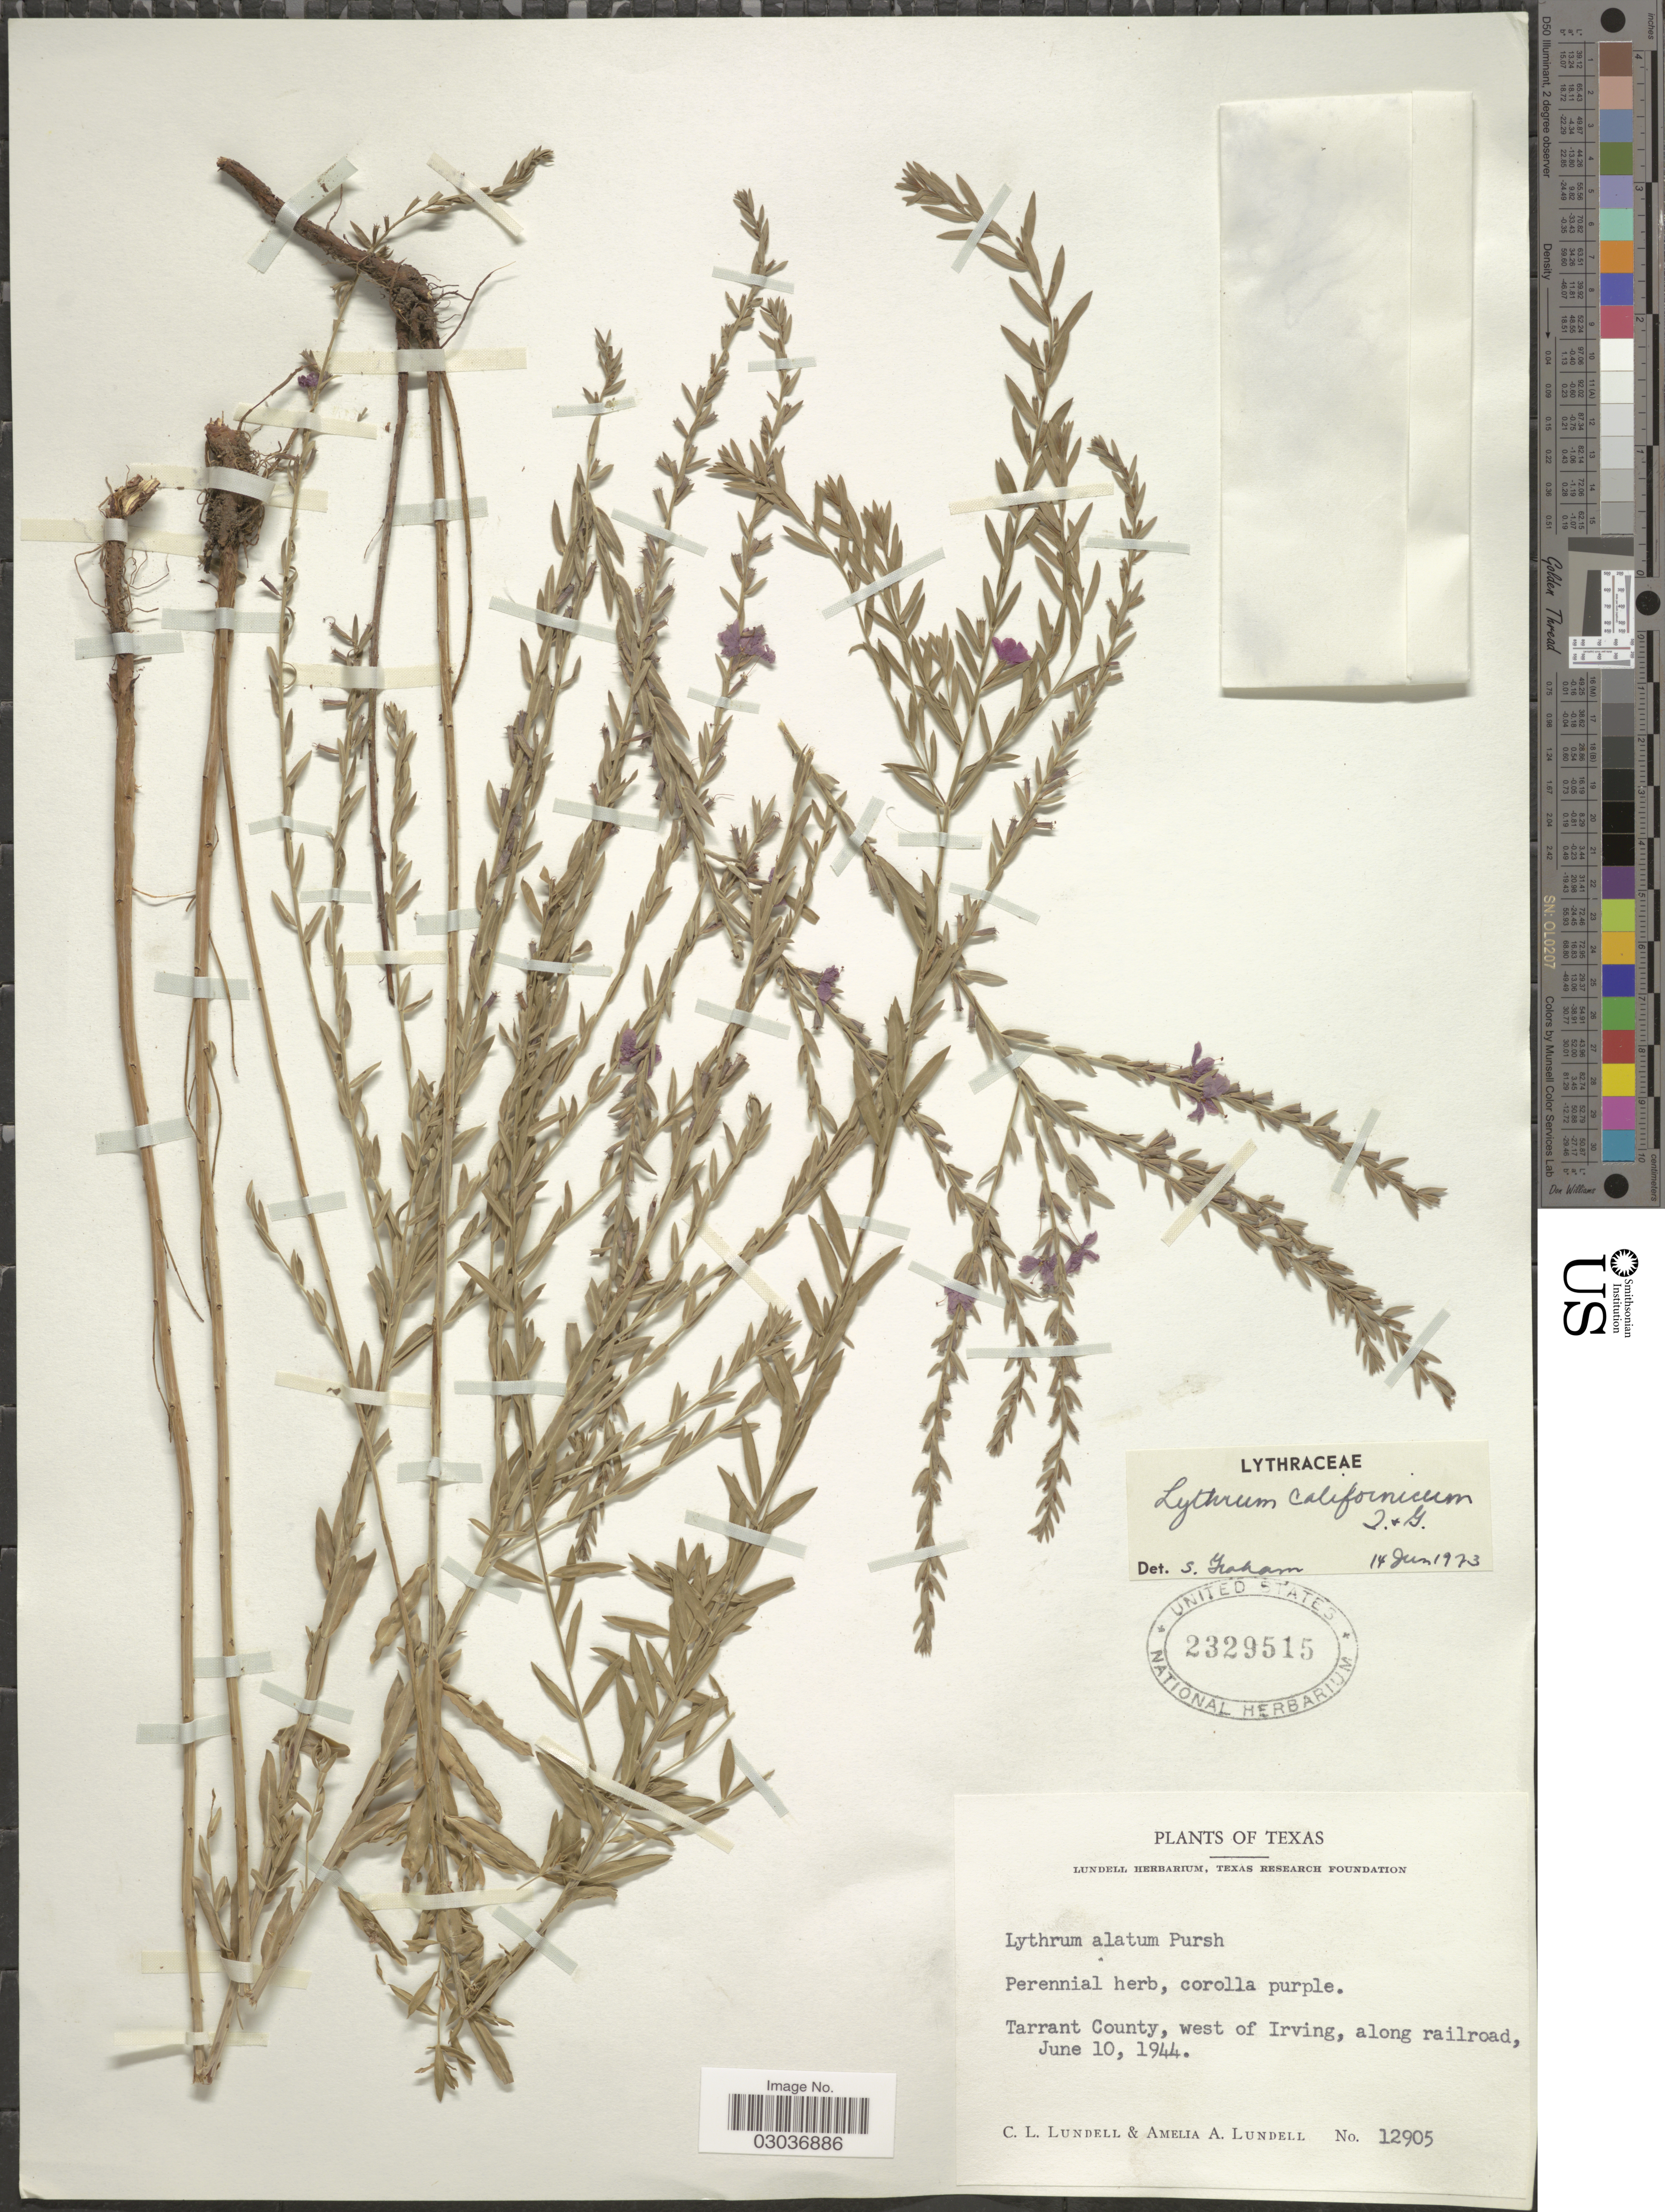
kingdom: Plantae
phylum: Tracheophyta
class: Magnoliopsida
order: Myrtales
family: Lythraceae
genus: Lythrum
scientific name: Lythrum californicum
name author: Torr. & A. Gray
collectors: C. L. Lundell & A. A. Lundell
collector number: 12905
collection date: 1944-06-10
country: United States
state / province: Texas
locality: Tarrant County, west of Irving, along railroad.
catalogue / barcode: US 2329515